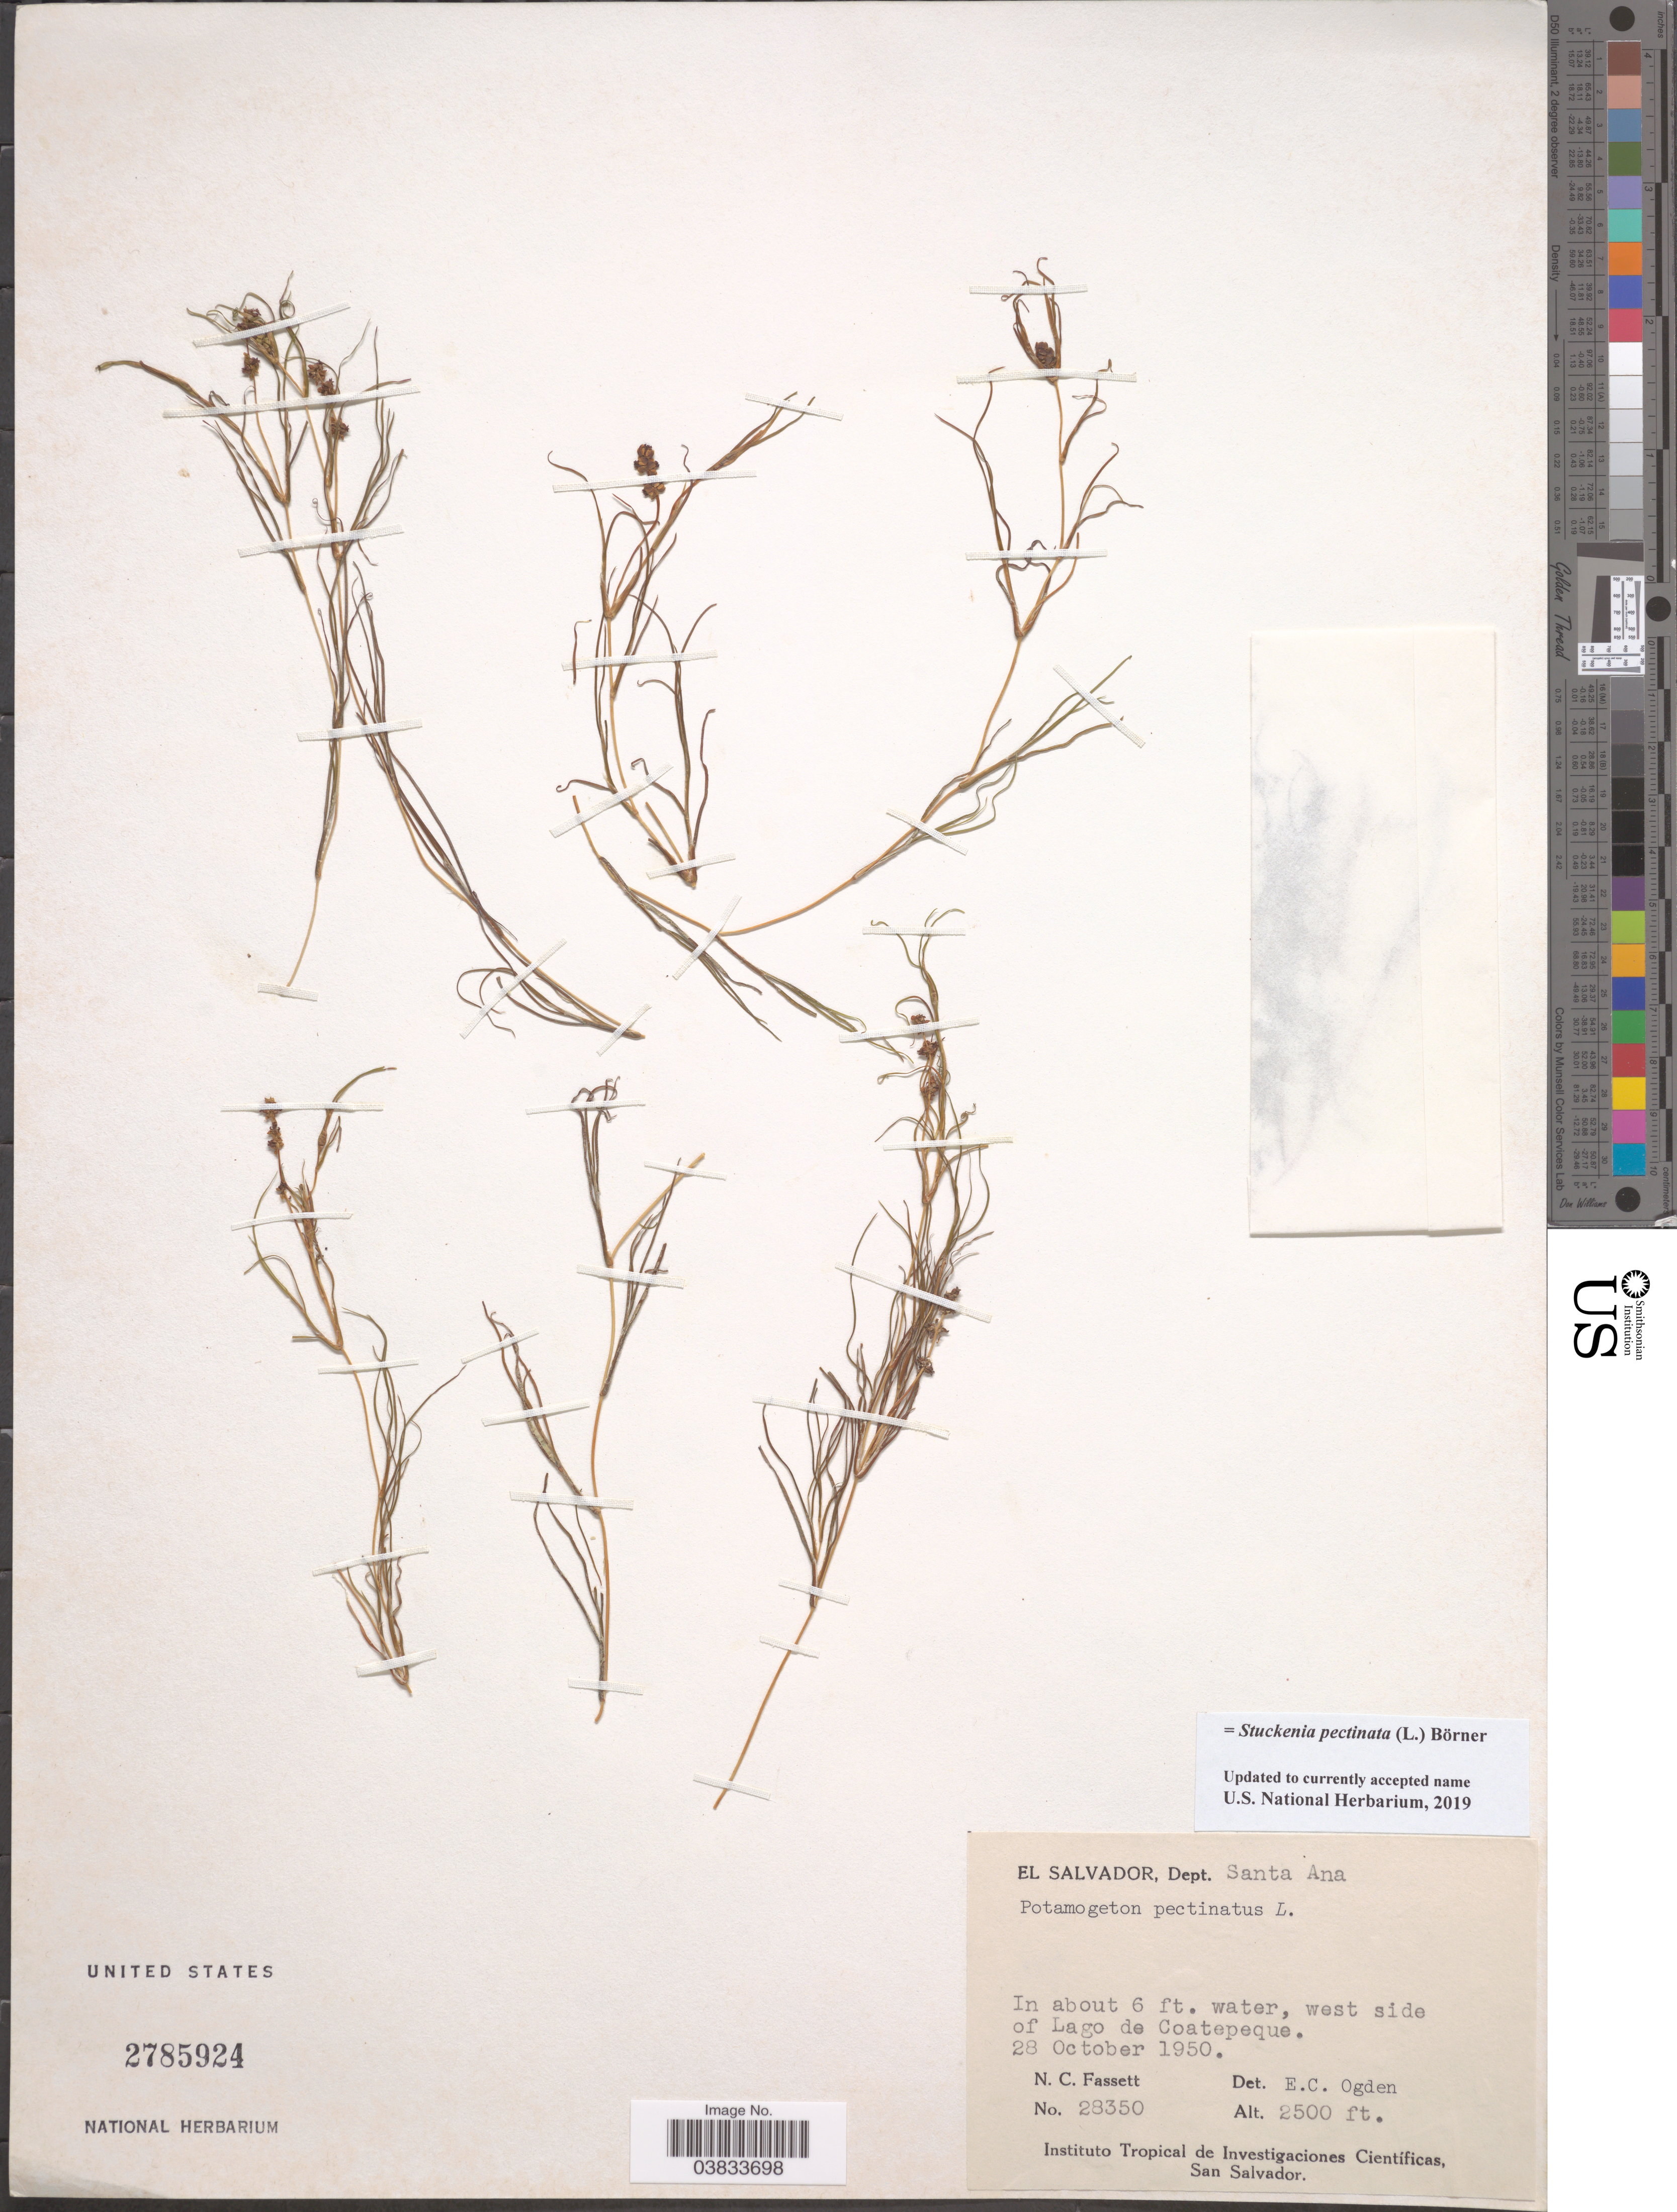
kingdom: Plantae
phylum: Tracheophyta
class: Liliopsida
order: Alismatales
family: Potamogetonaceae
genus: Stuckenia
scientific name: Stuckenia pectinata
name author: (L.) Börner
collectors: N. C. Fassett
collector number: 28350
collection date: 1950-10-28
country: El Salvador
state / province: Santa Ana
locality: Dept. Santa Ana. West side of Lago de Coatepeque.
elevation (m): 762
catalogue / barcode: US 2785924